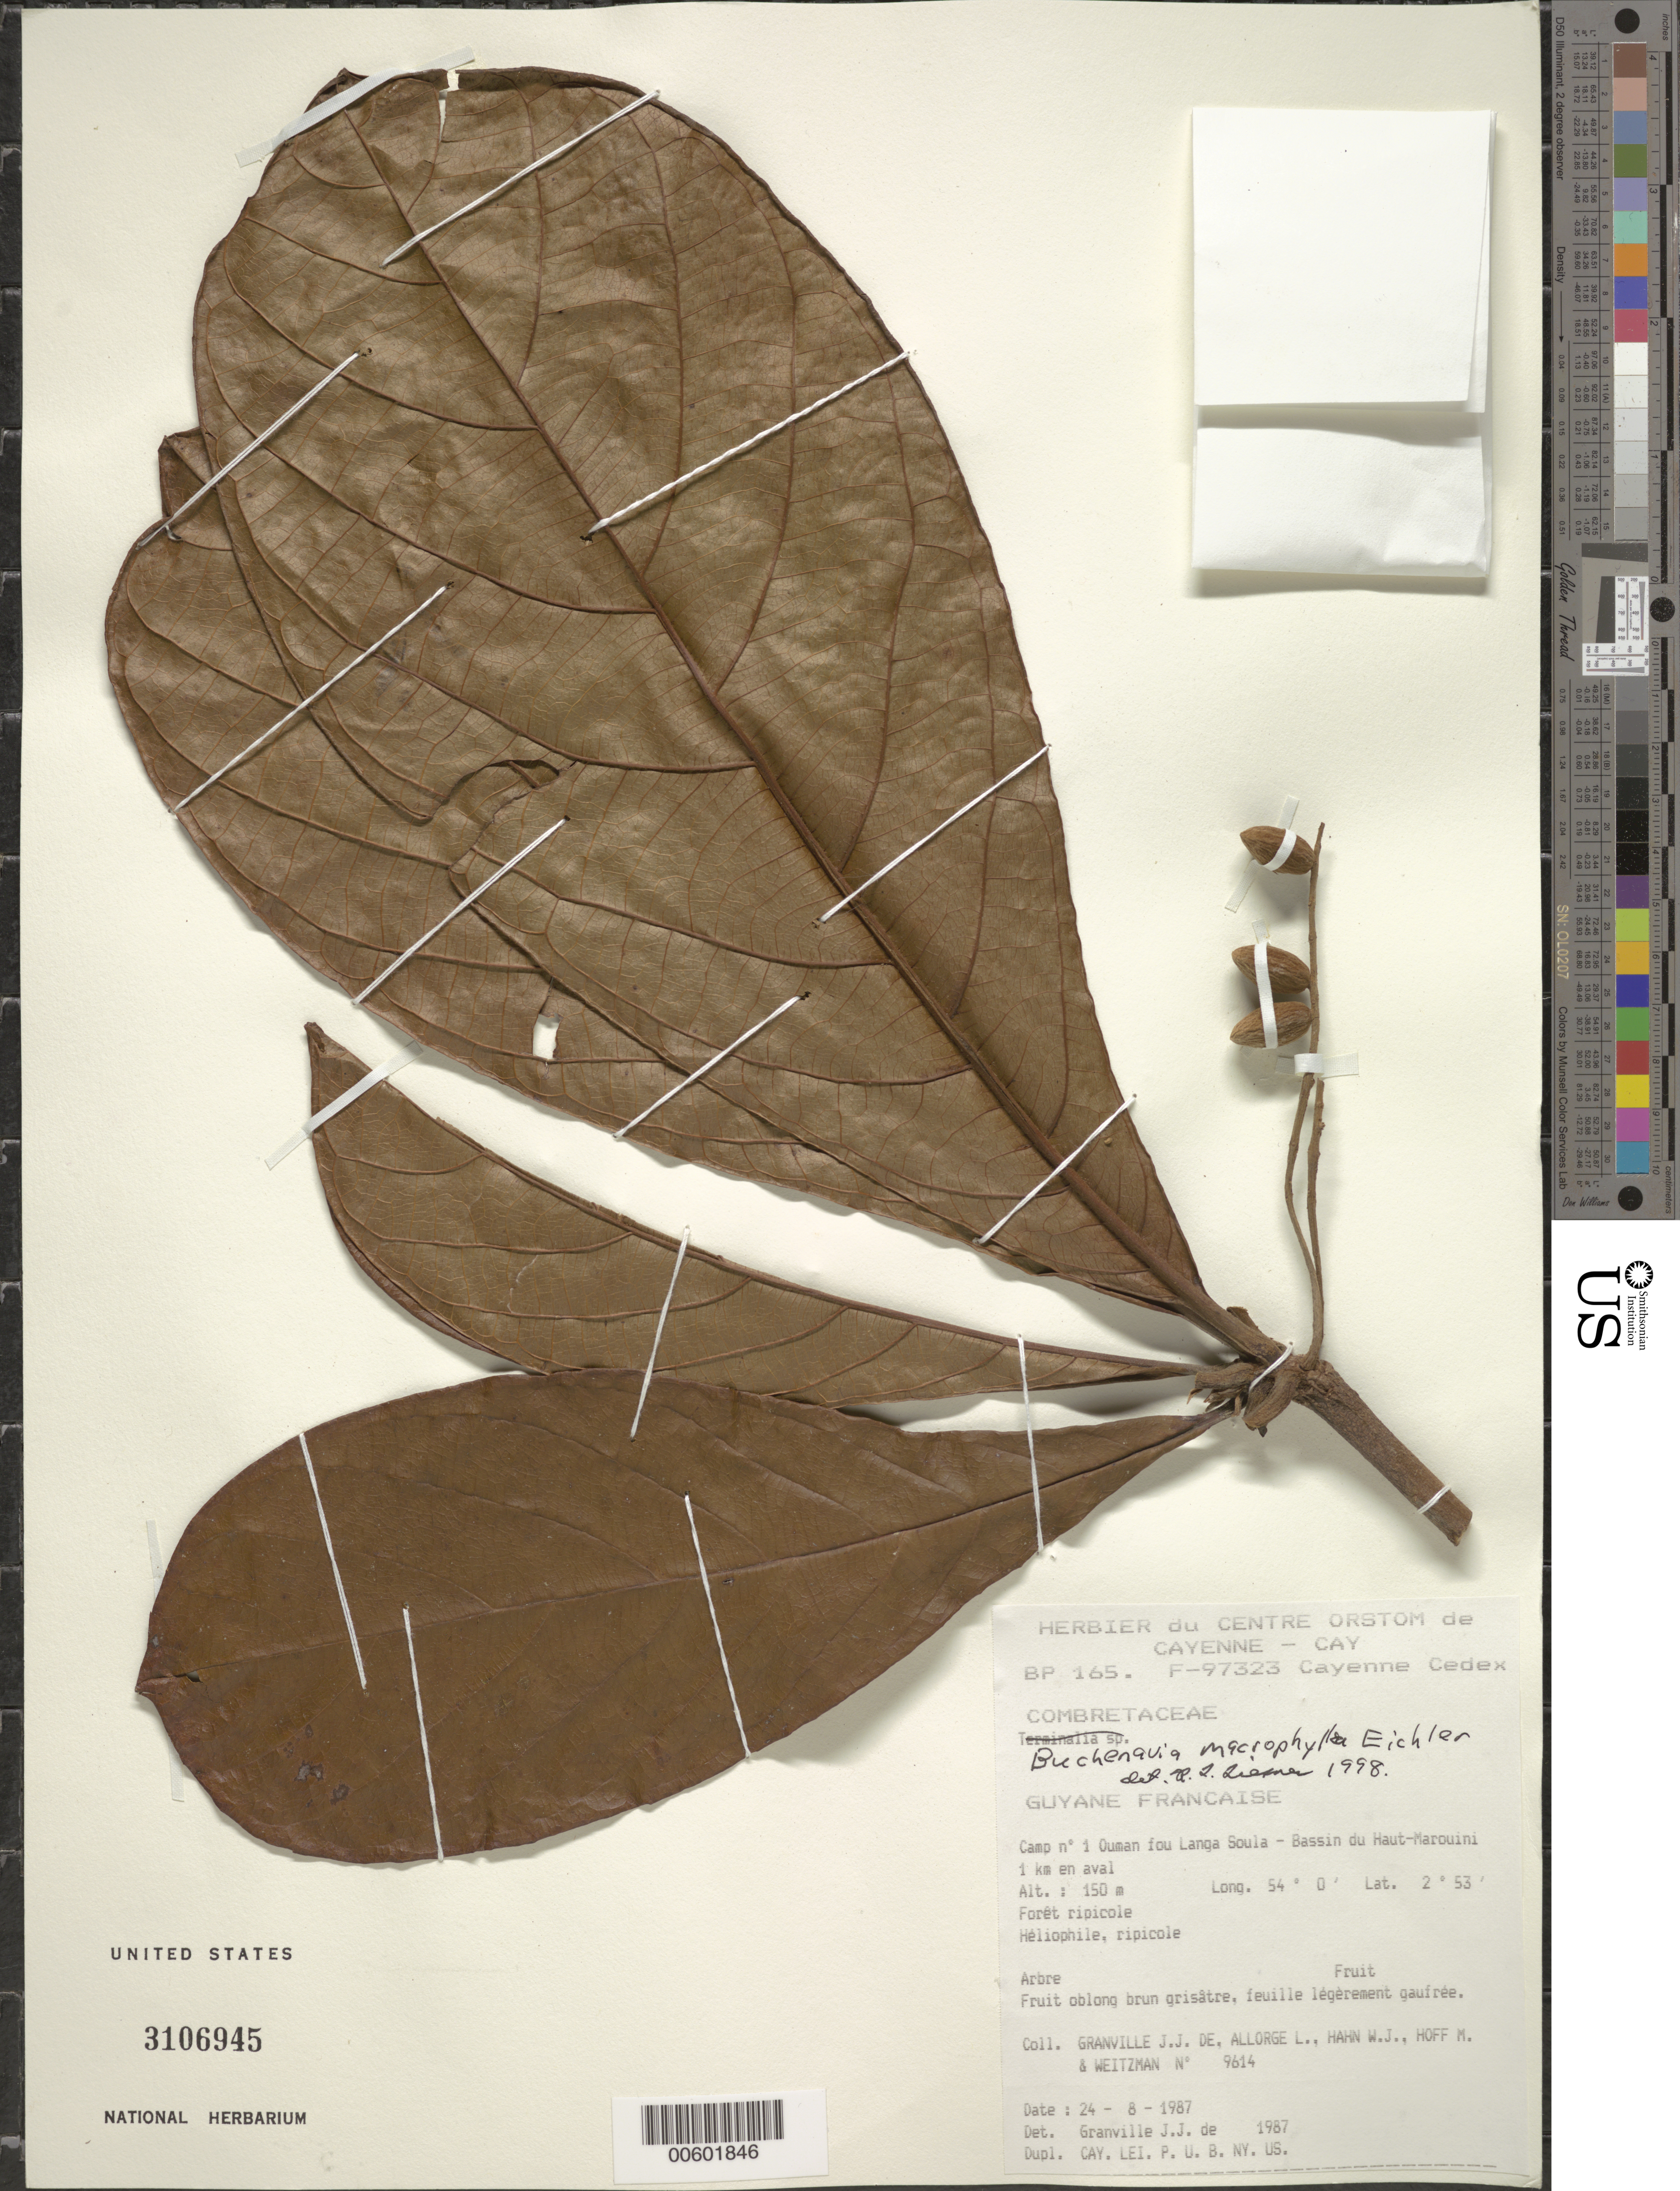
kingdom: Plantae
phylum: Tracheophyta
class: Magnoliopsida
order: Myrtales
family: Combretaceae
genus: Terminalia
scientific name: Terminalia macrophylla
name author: (Spruce ex Eichler) Gere & Boatwr.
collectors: J.-J. de Granville, L. Allorge, W. J. Hahn, M. Hoff & A. L. Weitzman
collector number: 9614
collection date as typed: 24-Aug-87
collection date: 1987-08-24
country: French Guiana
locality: Ouman fou Langa Soula, Camp #1, Bassin du Haut-Marouini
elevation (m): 150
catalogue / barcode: US 3106945